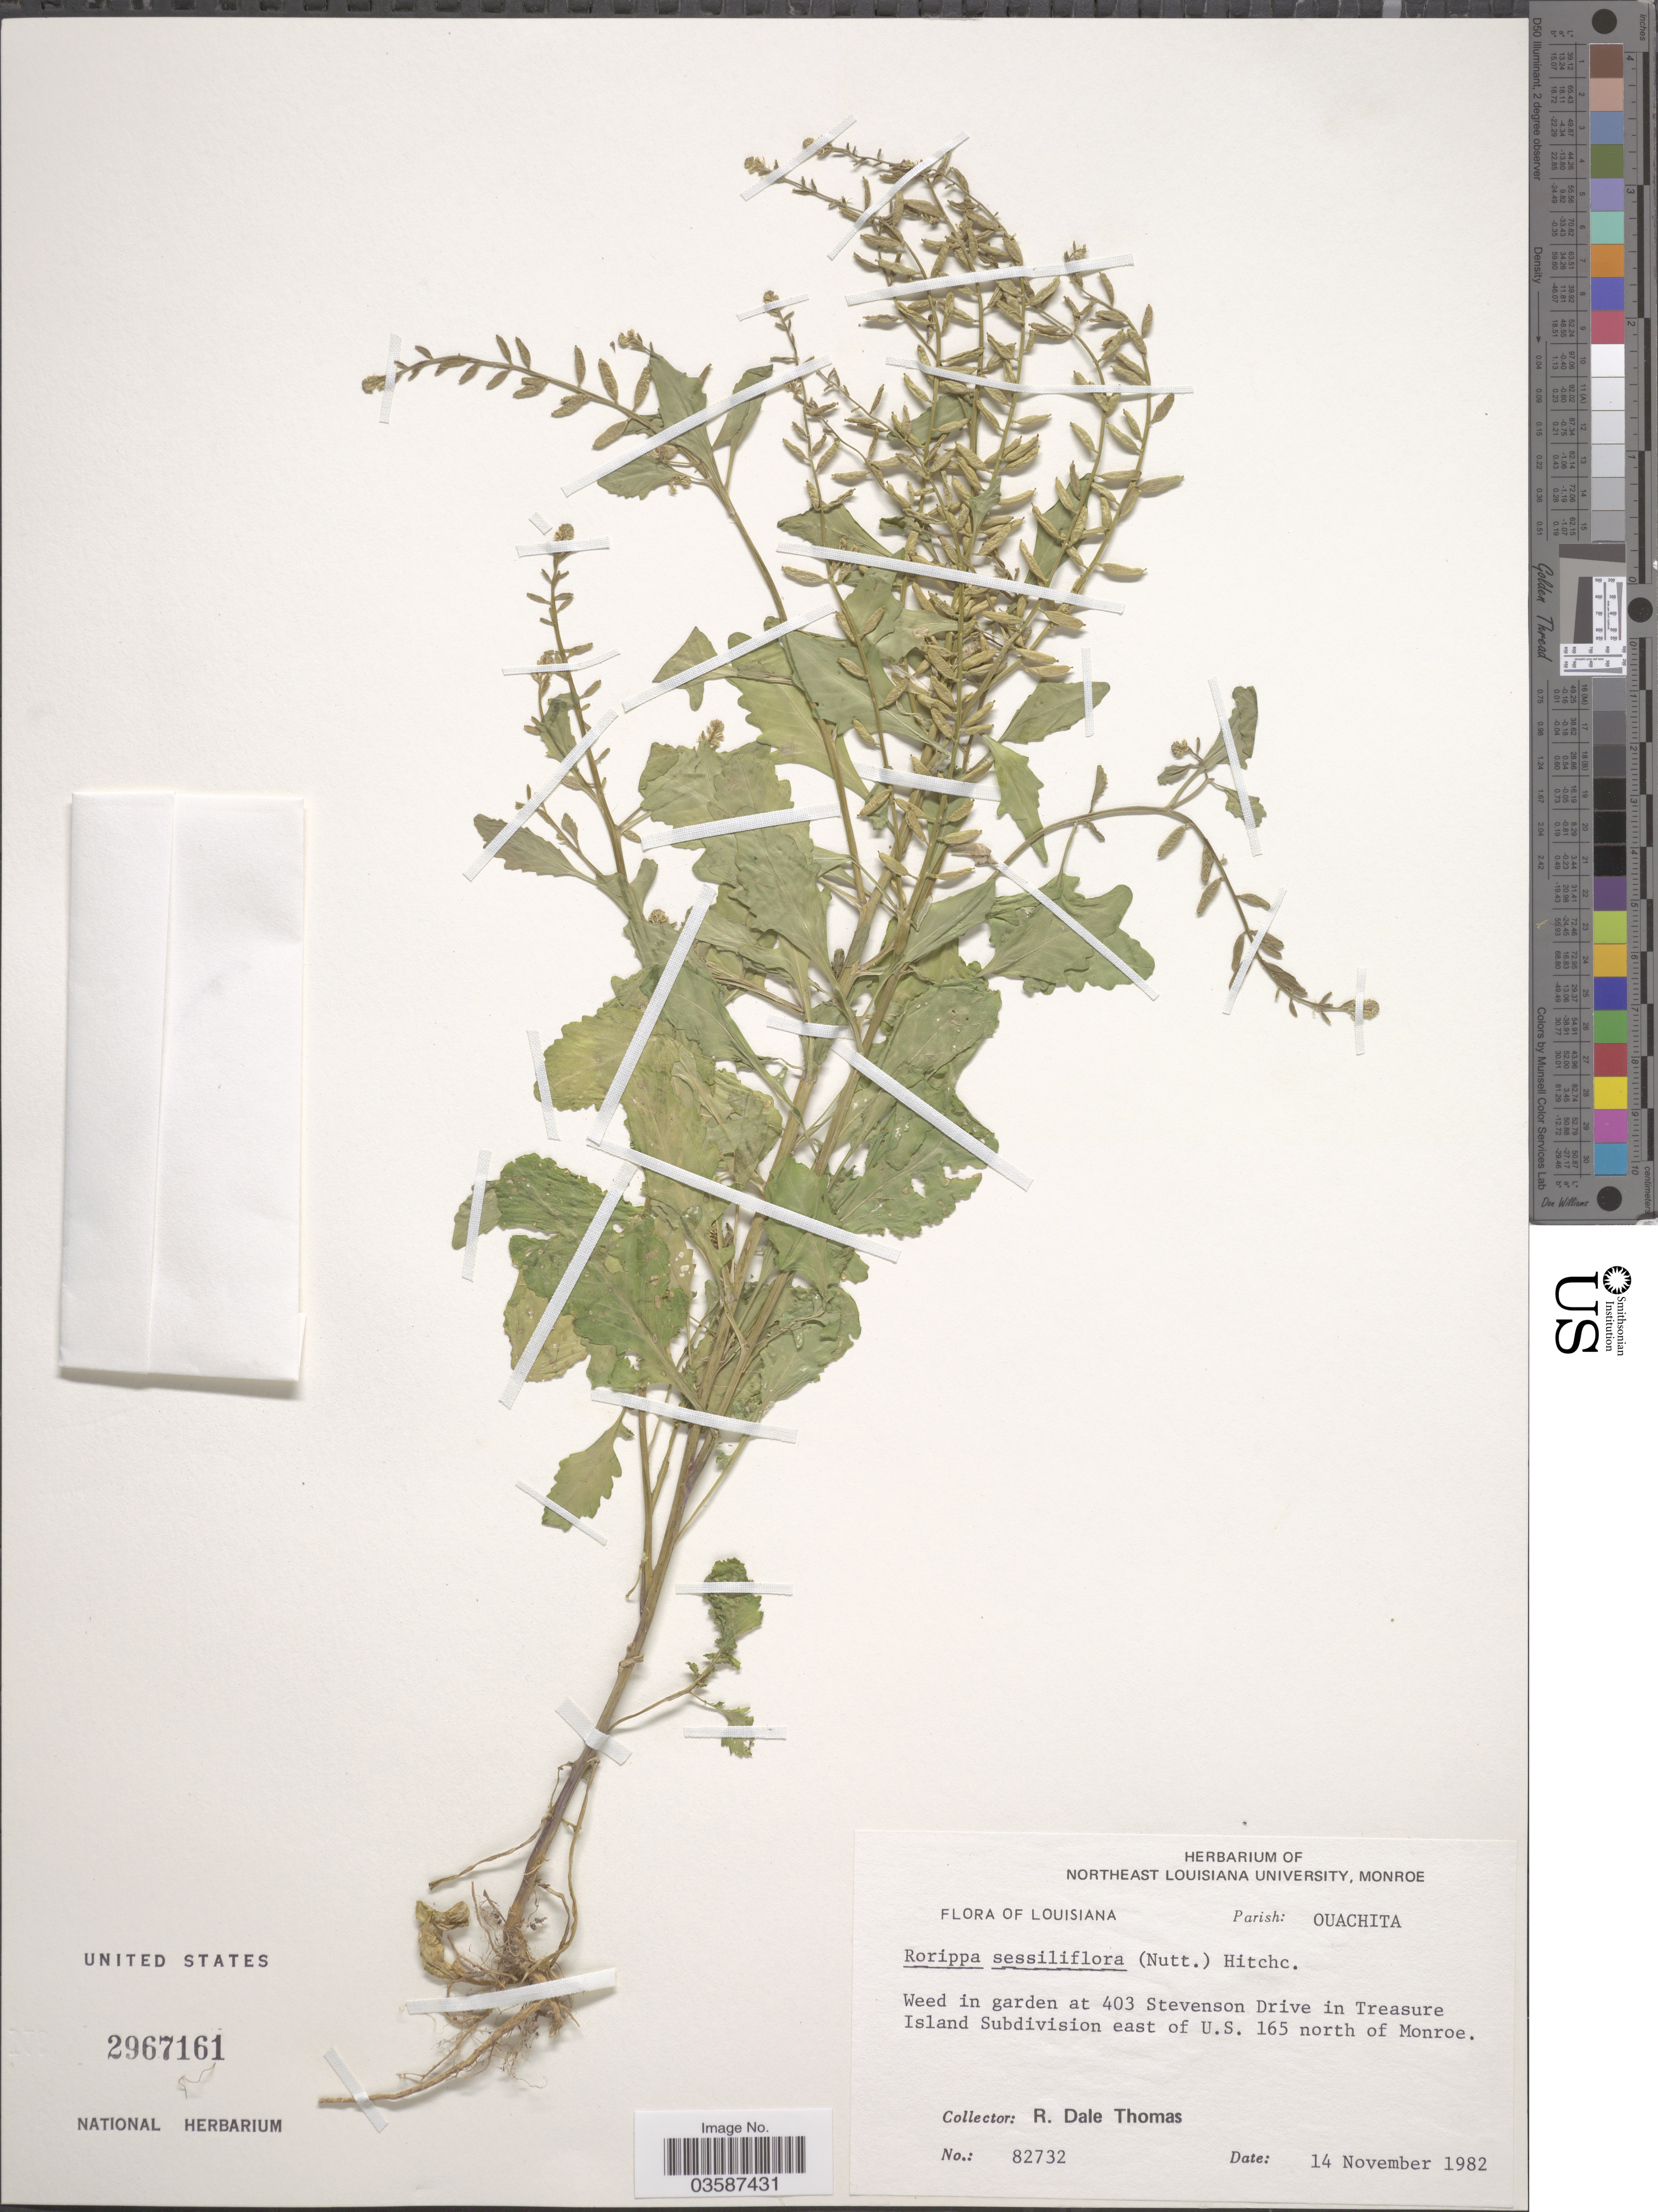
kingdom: Plantae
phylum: Tracheophyta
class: Magnoliopsida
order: Brassicales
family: Brassicaceae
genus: Rorippa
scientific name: Rorippa sessiliflora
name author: (Nutt.) Hitchc.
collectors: R. Thomas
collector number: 82732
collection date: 1982-11-14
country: United States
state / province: Louisiana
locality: Parish: Ouachita. Weed in garden at 403 Stevenson Drive in Treasure Island Subdivision east of U.S. 165 north of Monroe.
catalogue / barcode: US 2967161